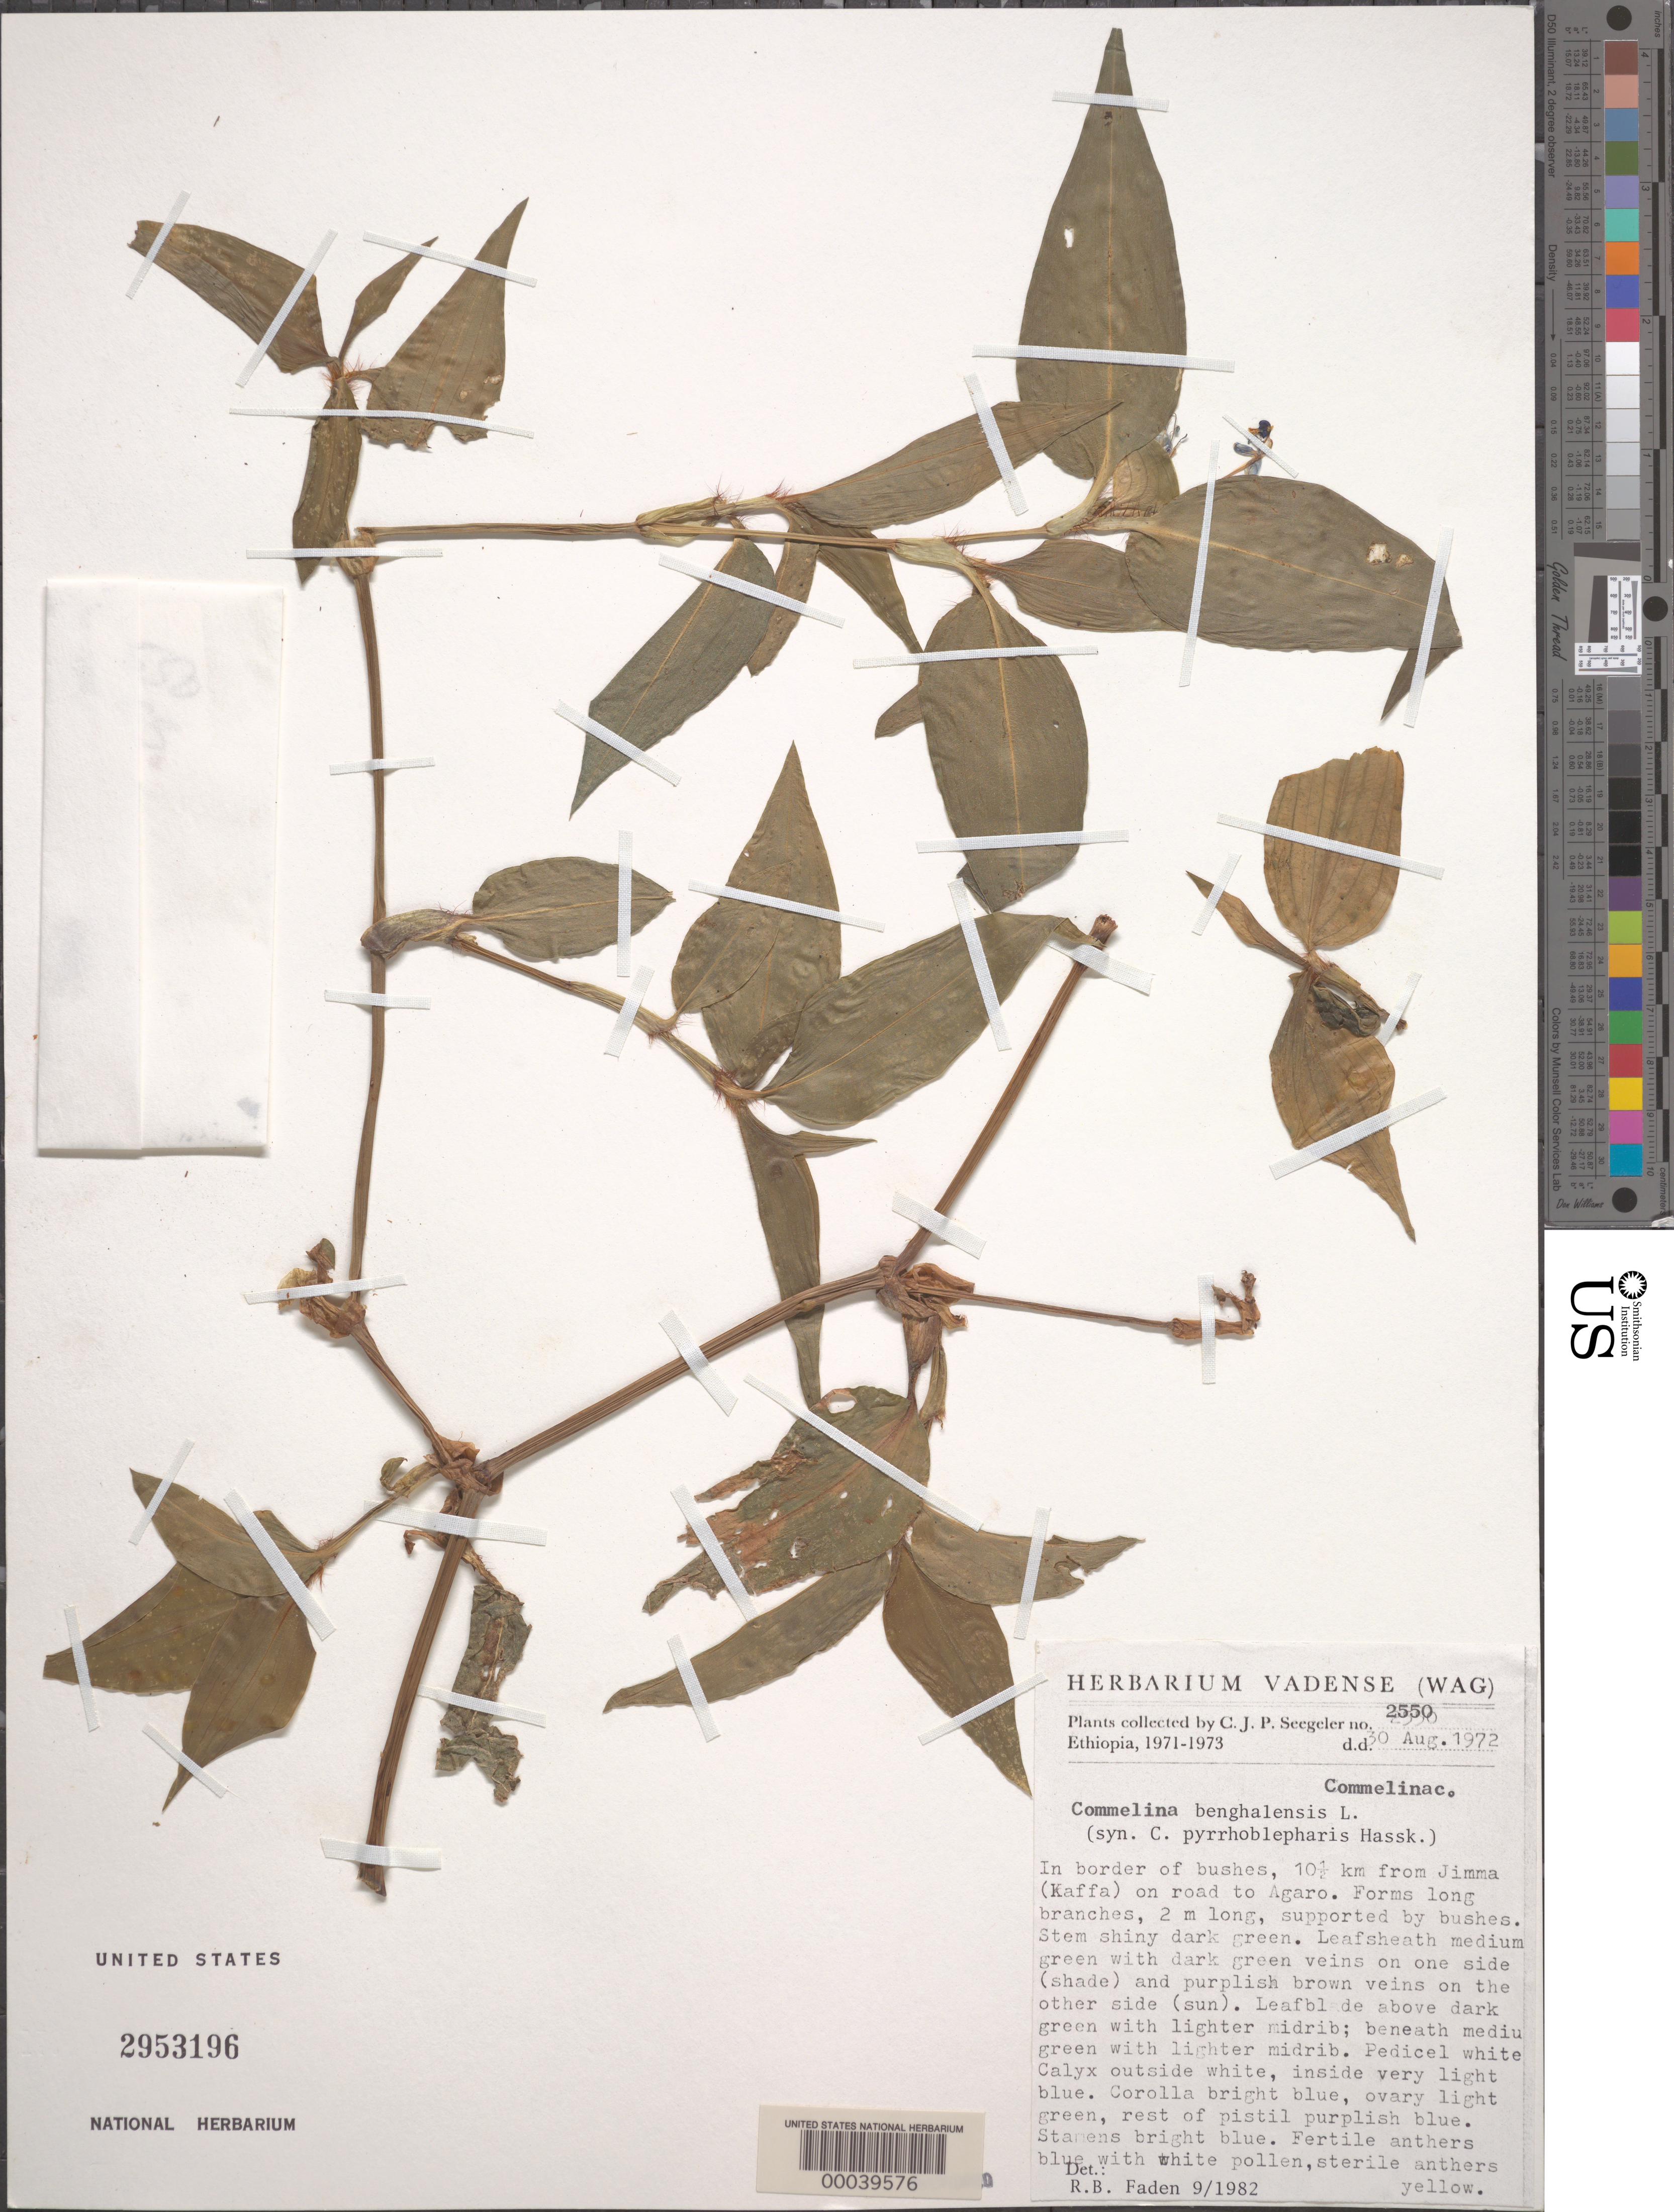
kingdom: Plantae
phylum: Tracheophyta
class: Liliopsida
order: Commelinales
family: Commelinaceae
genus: Commelina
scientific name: Commelina benghalensis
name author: L.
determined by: Faden, Robert B., (US), Smithsonian Institution - National Museum of Natural History (UNITED STATES)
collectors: C. Seegeler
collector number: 2550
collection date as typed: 30 Aug 1972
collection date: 1972-08-30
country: Ethiopia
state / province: South West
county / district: Keffa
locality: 10.5 km from jimma on rd to agaro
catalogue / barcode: US 2953196